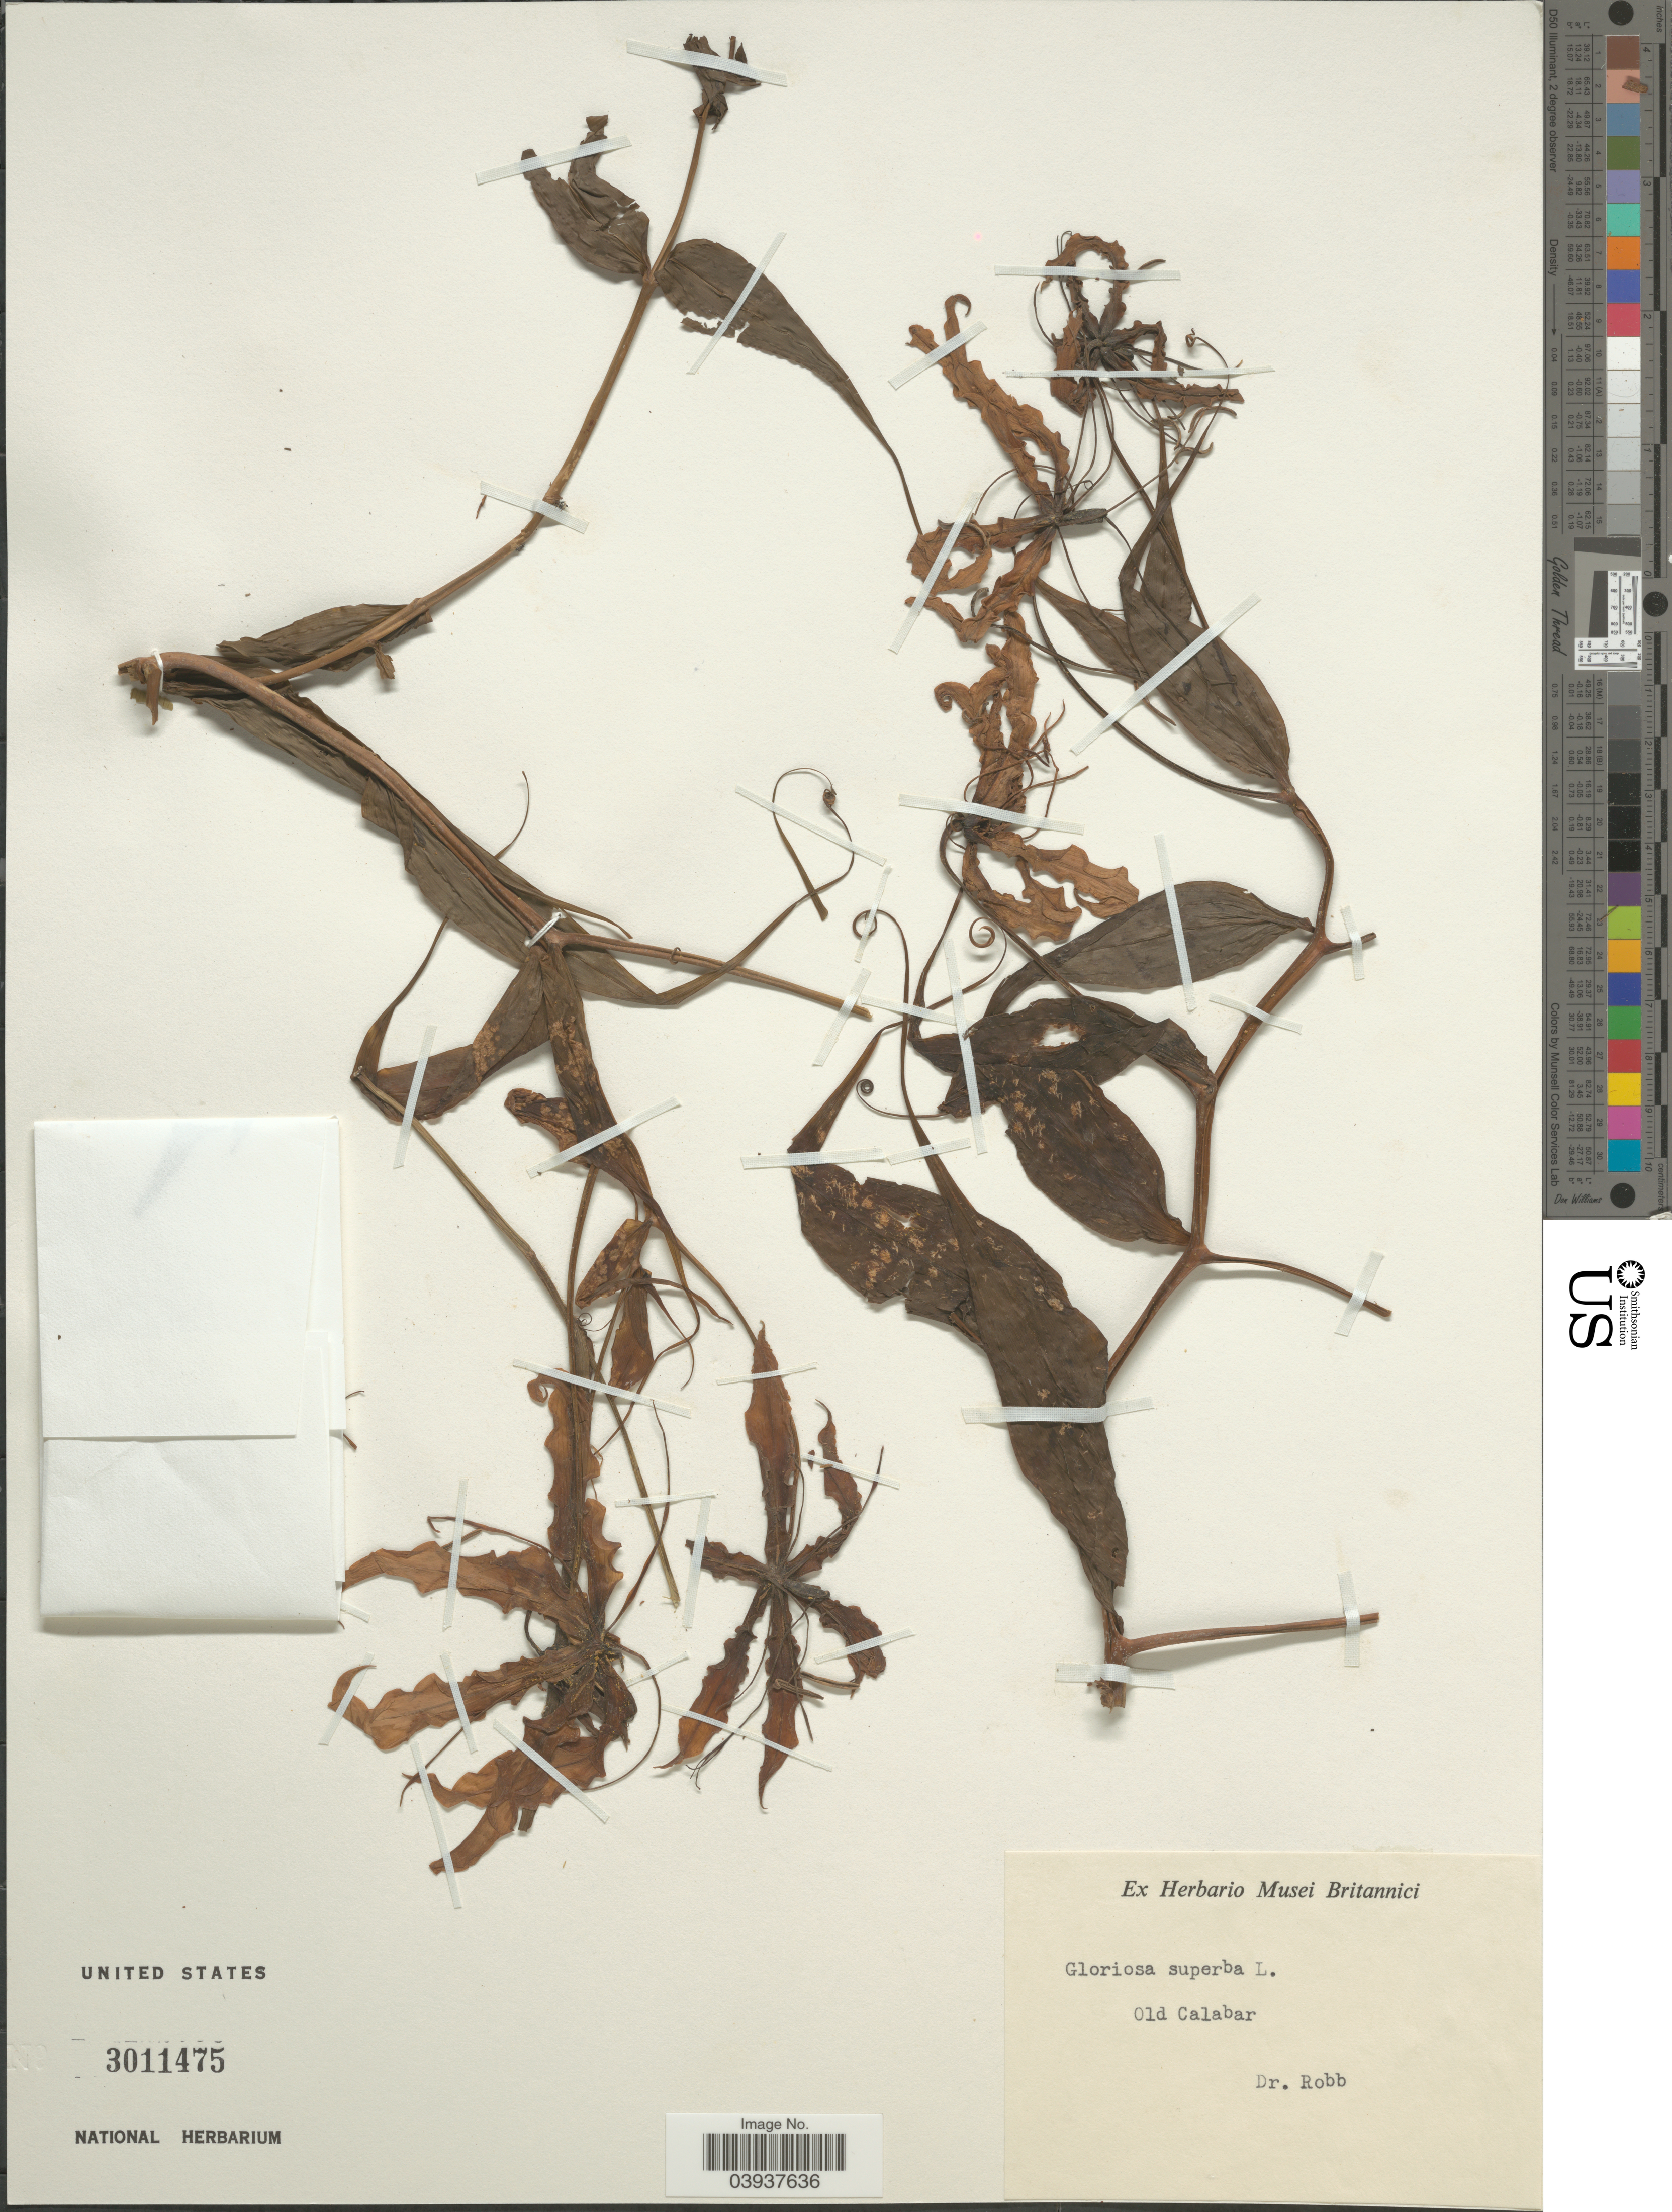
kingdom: Plantae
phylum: Tracheophyta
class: Liliopsida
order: Liliales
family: Colchicaceae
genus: Gloriosa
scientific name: Gloriosa superba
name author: L.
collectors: Robb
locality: Old Calabar.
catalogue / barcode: US 3011475